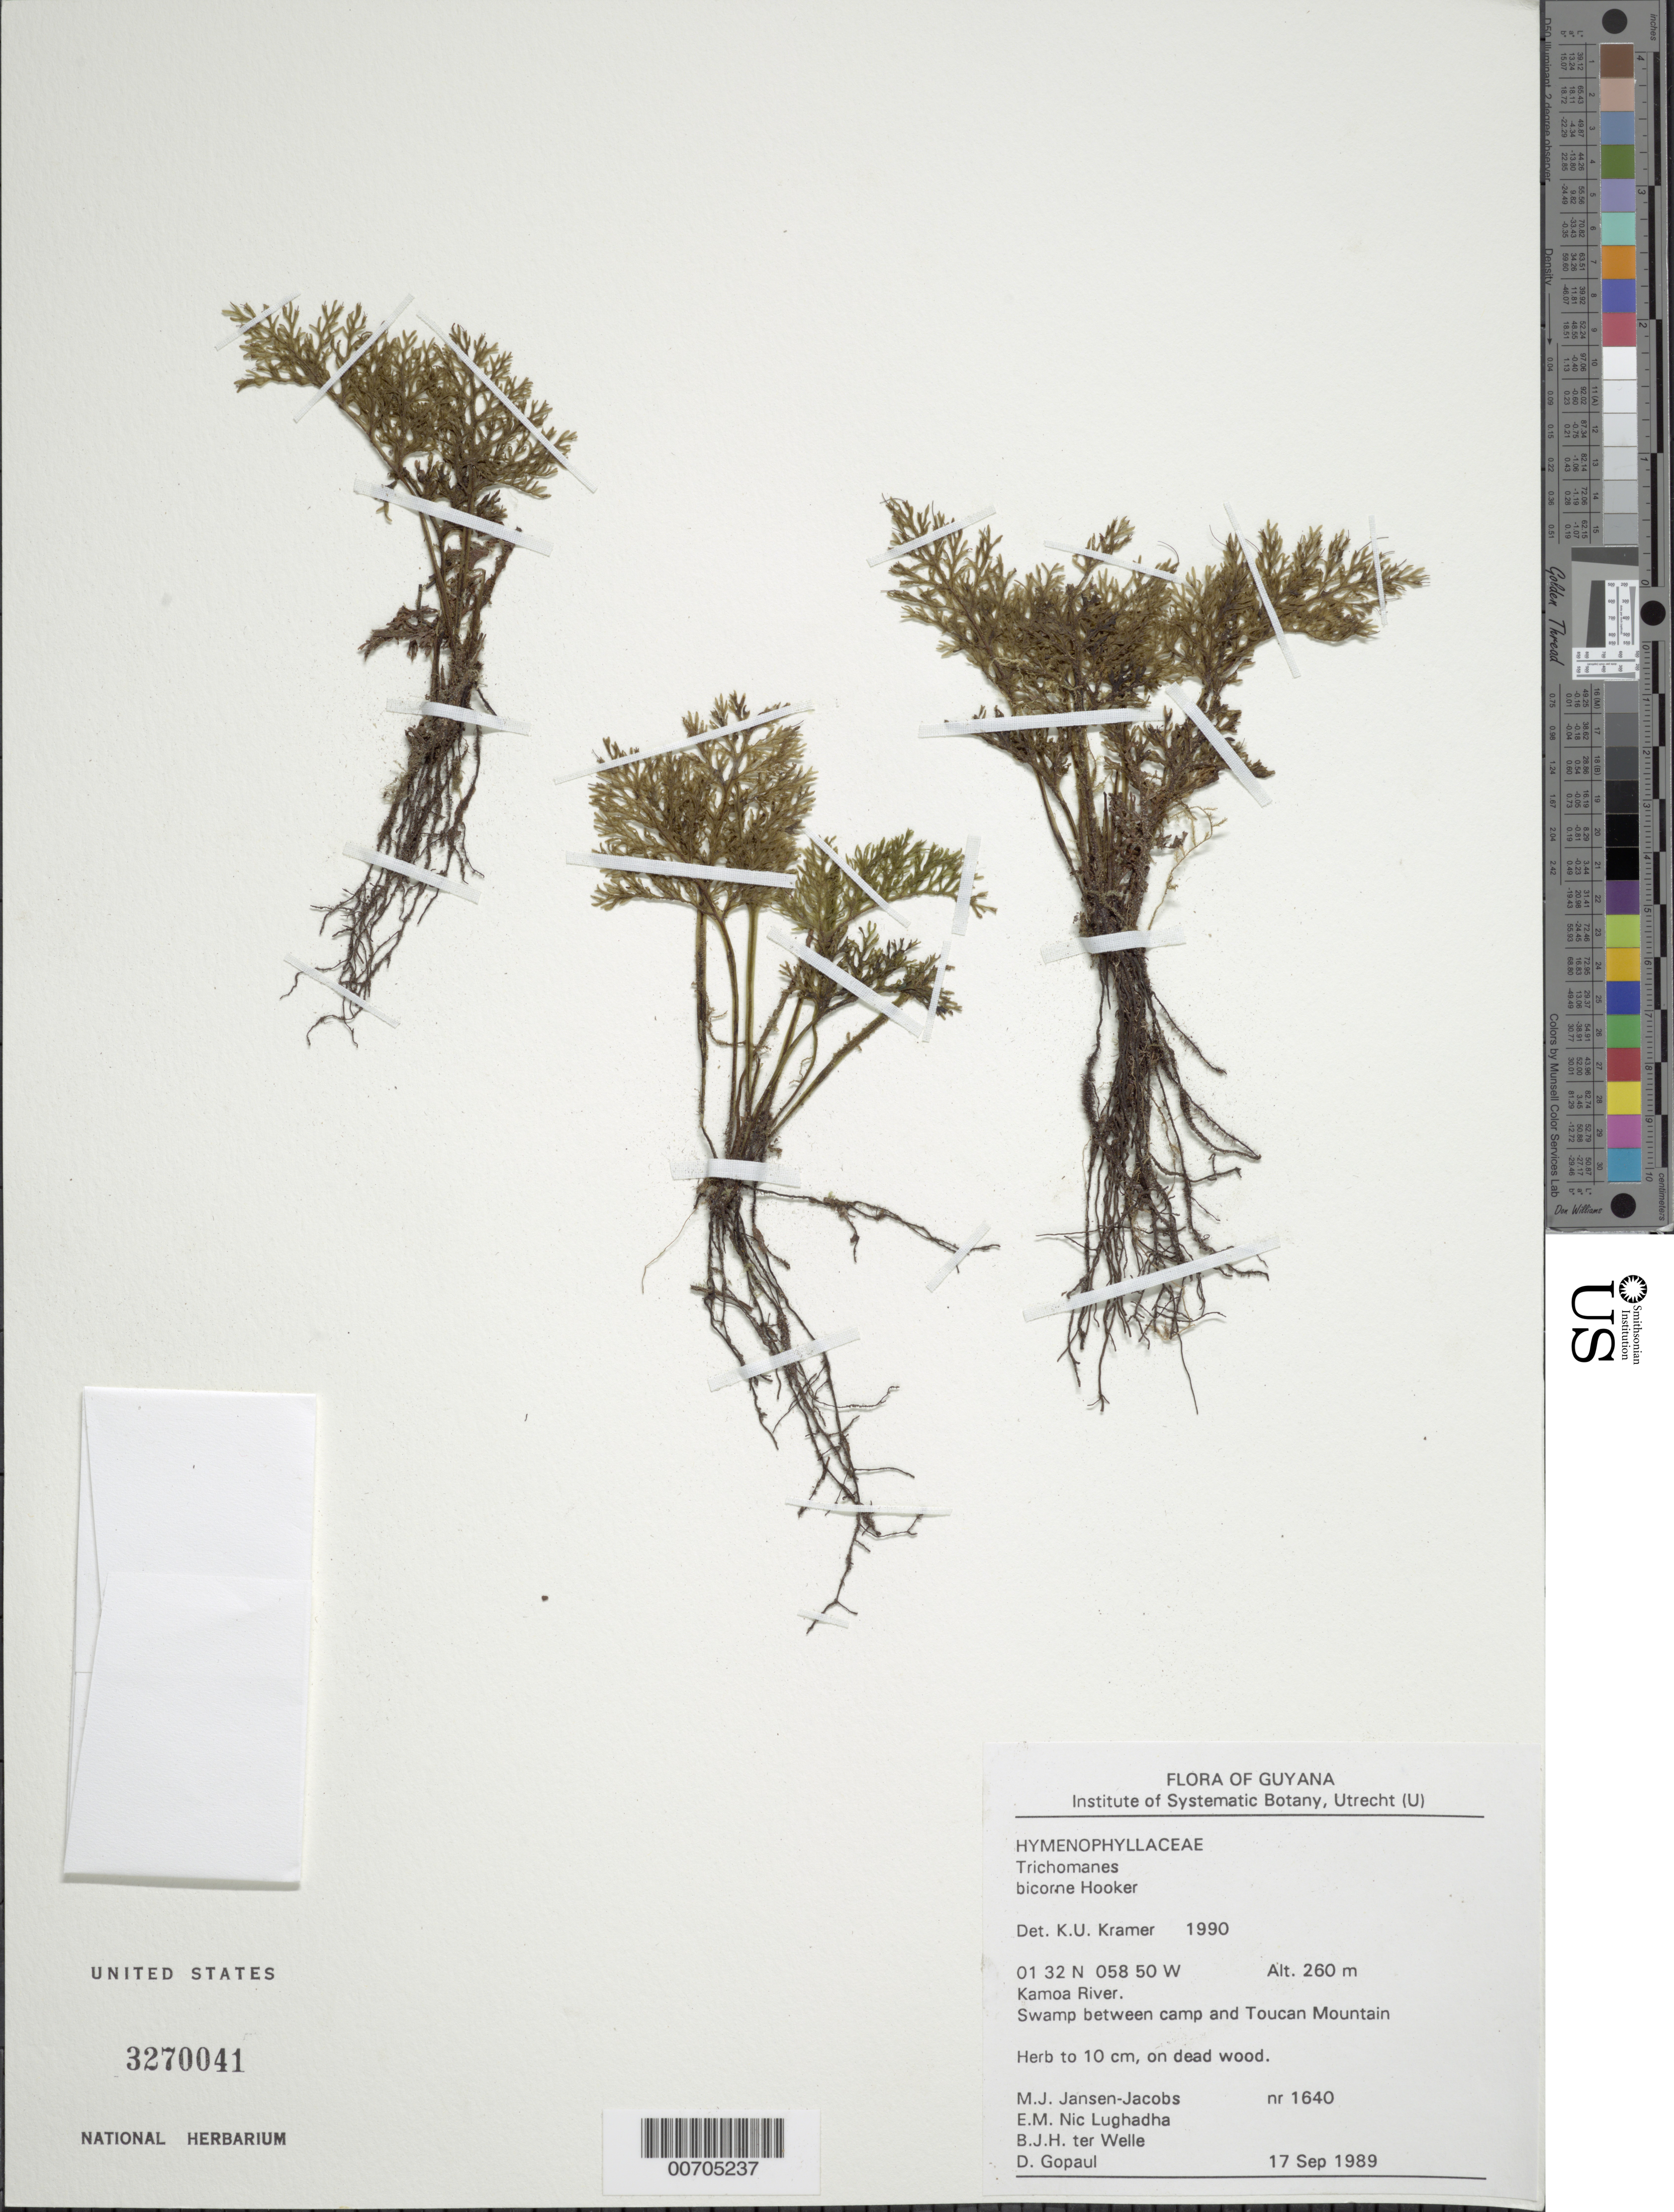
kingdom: Plantae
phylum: Tracheophyta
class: Polypodiopsida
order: Hymenophyllales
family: Hymenophyllaceae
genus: Trichomanes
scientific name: Trichomanes bicorne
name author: Hook.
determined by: Kramer, K. U.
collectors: M. J. Jansen-Jacobs, E. Nic Lughadha, B. Welle & D. Gopaul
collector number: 1640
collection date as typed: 17-Sep-89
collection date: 1989-09-17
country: Guyana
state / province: U. Takutu-U. Essequibo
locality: Toucan Mountain, Kamoa River, betw. camp and Toucan Mt.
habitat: Swamp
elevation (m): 260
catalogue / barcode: US 3270041